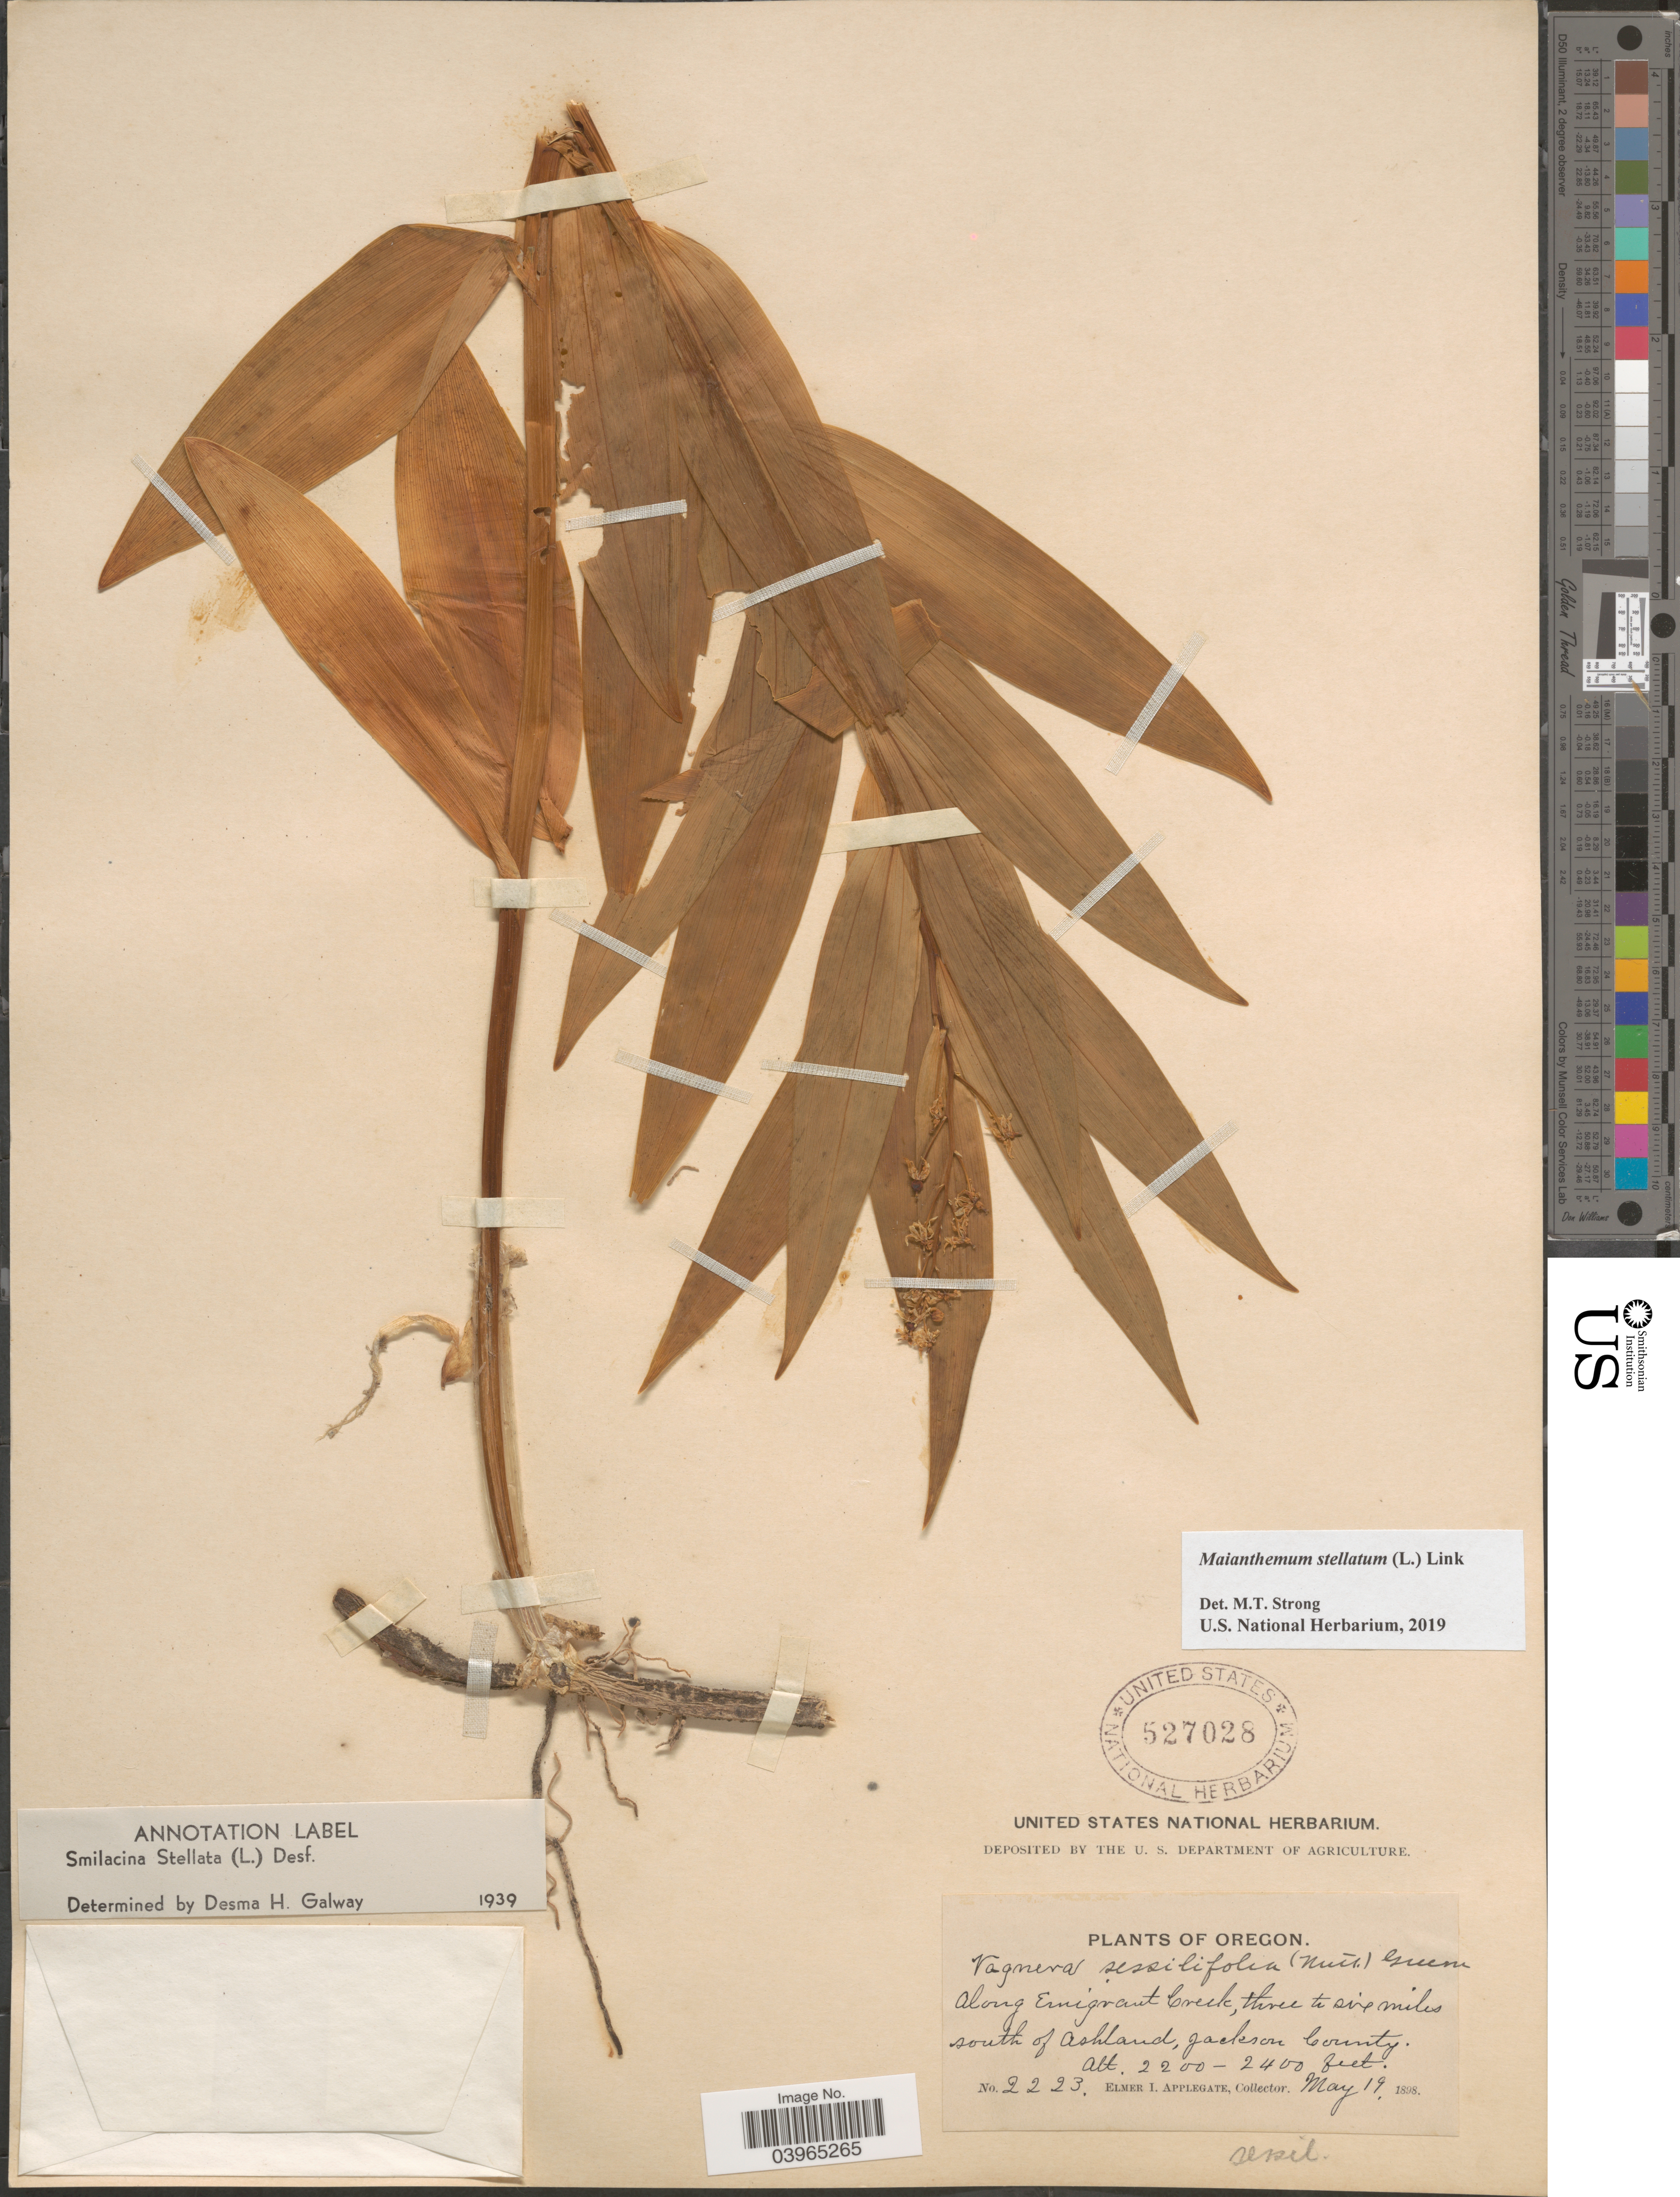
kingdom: Plantae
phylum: Tracheophyta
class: Liliopsida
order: Asparagales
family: Asparagaceae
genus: Maianthemum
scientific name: Maianthemum stellatum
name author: (L.) Link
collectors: E. I. Applegate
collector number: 2223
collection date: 1898-05-19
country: United States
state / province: Oregon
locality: Along Emigrant Creek, three to six miles south of Ashland, Jackson County.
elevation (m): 671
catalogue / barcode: US 527028